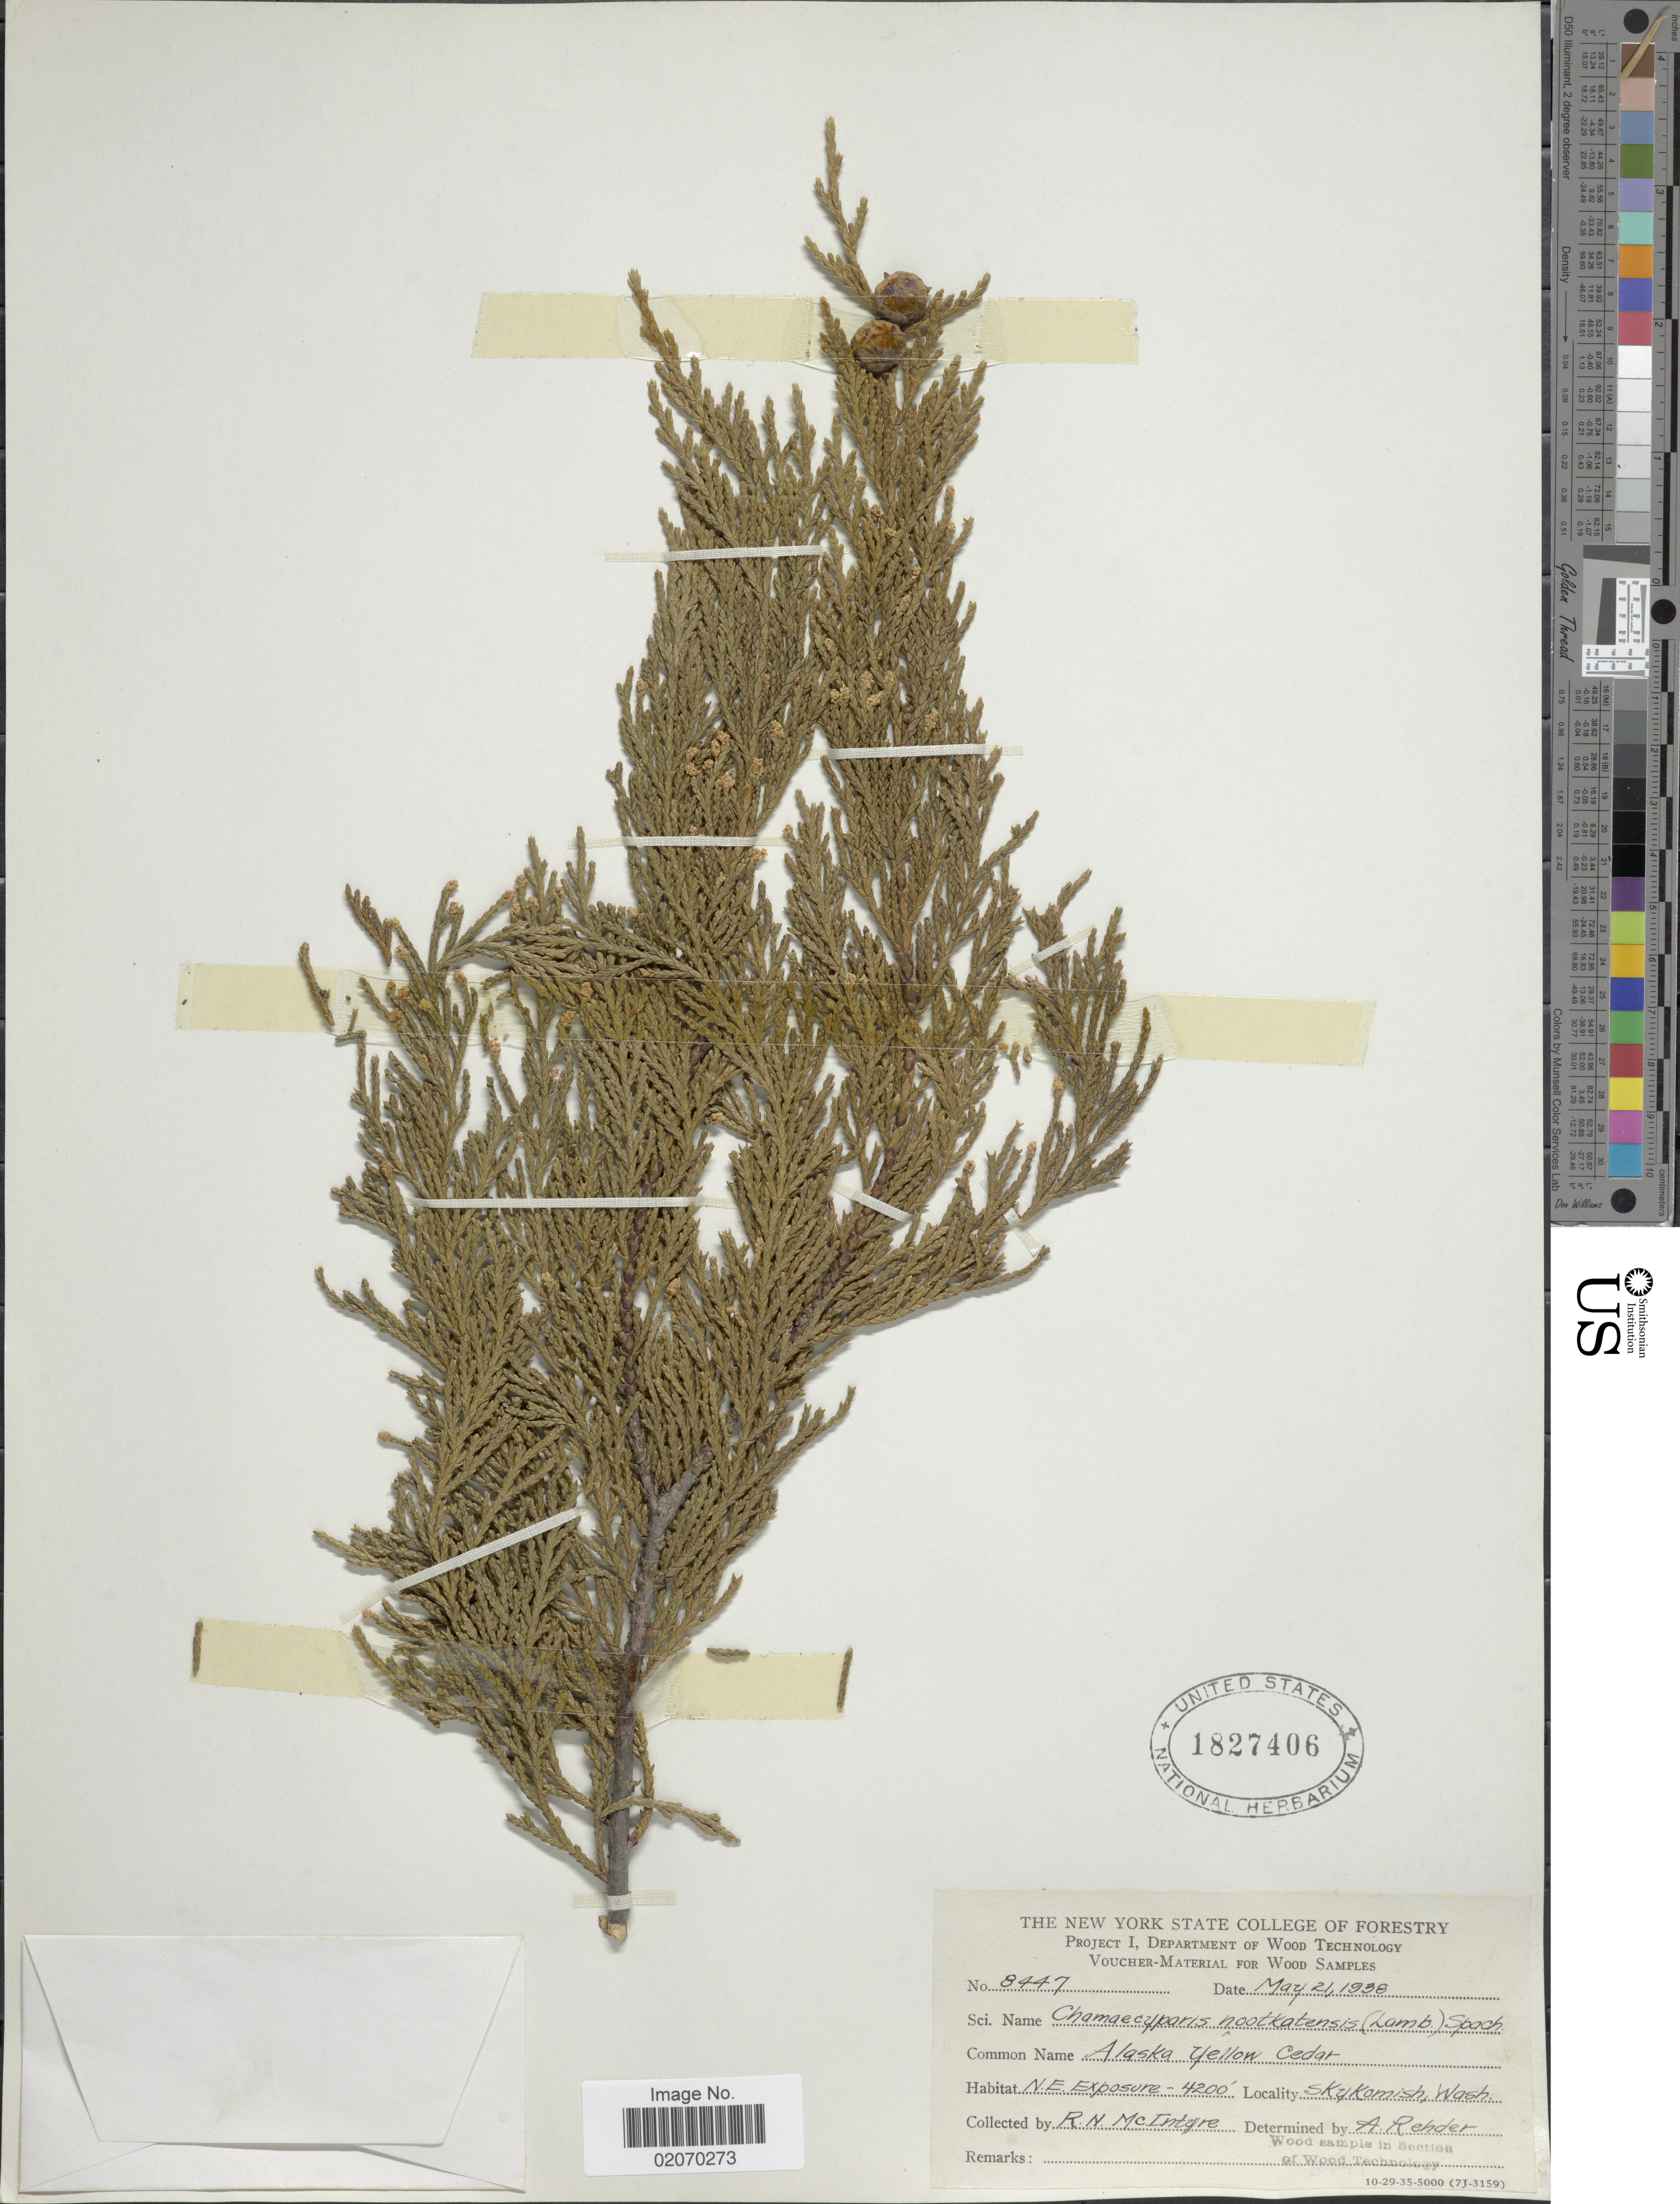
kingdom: Plantae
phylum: Tracheophyta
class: Pinopsida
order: Pinales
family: Cupressaceae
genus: Chamaecyparis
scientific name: Chamaecyparis nootkatensis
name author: (D. Don) Spach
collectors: R. McIntyre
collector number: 8447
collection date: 1938-05-21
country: United States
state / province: Washington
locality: Skykomish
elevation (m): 1280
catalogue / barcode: US 1827406